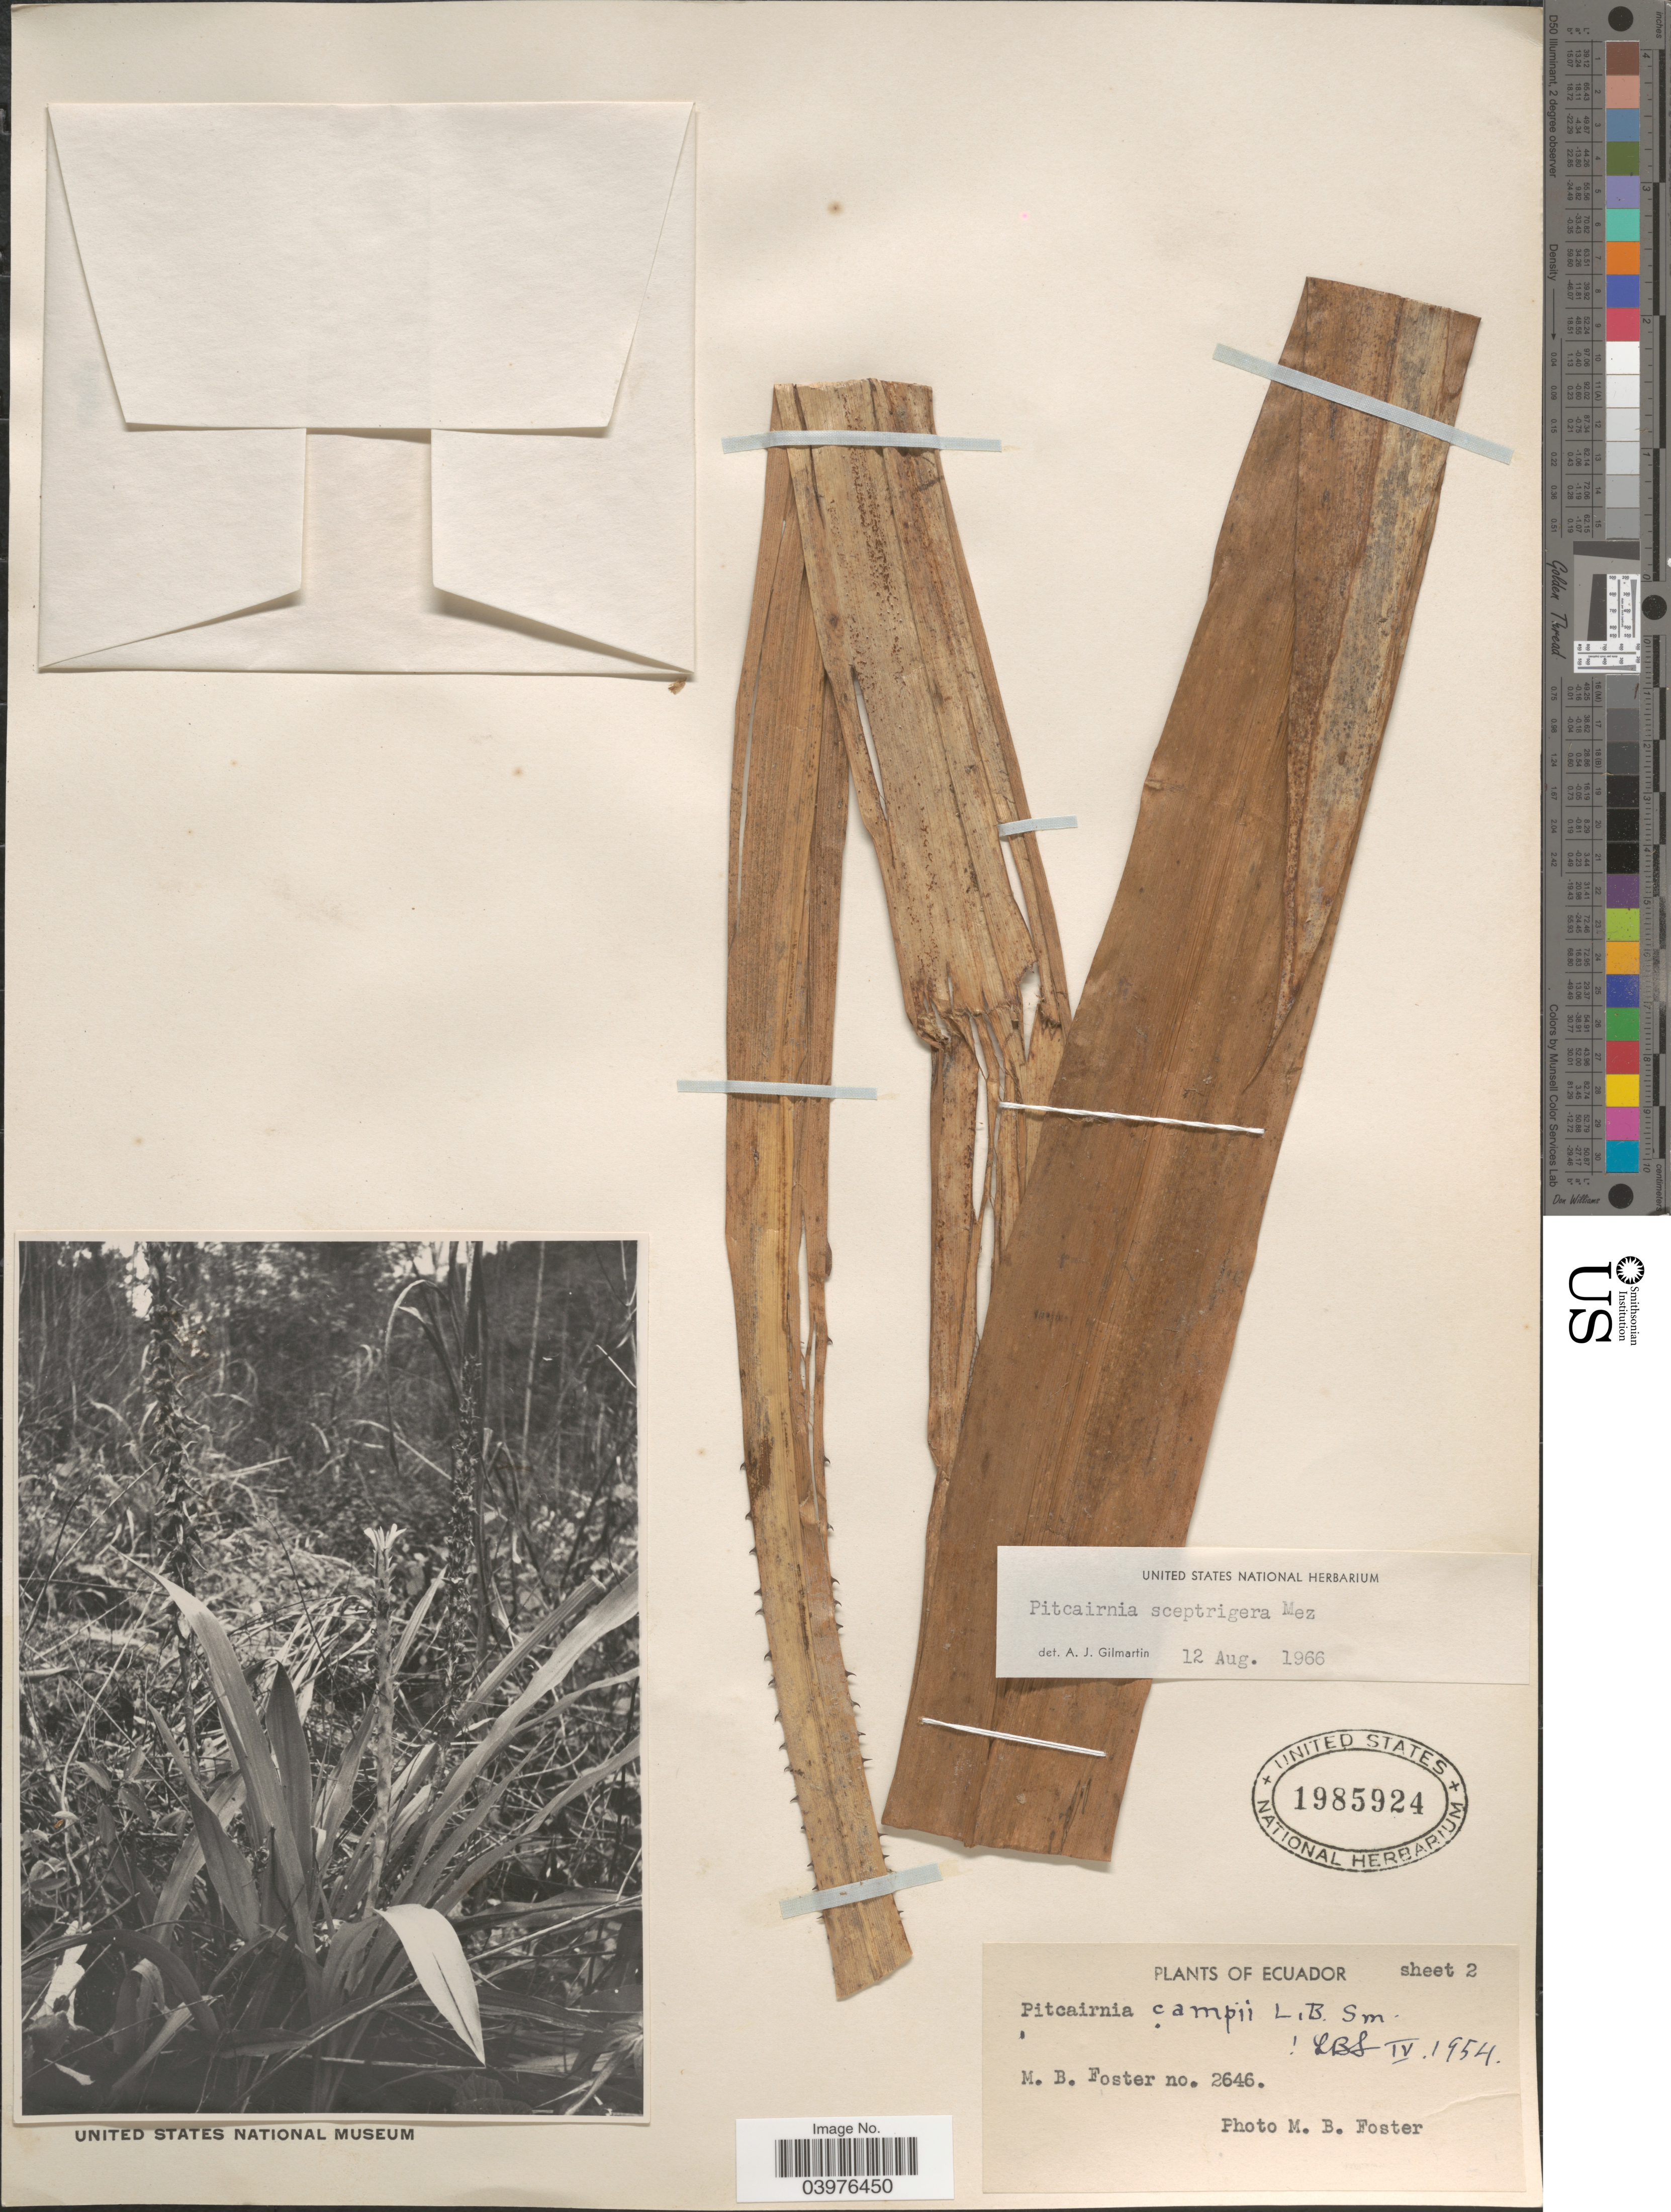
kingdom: Plantae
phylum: Tracheophyta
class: Liliopsida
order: Poales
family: Bromeliaceae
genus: Pitcairnia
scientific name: Pitcairnia sceptrigera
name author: Mez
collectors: M. B. Foster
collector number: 2646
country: Ecuador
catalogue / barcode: US 1985924